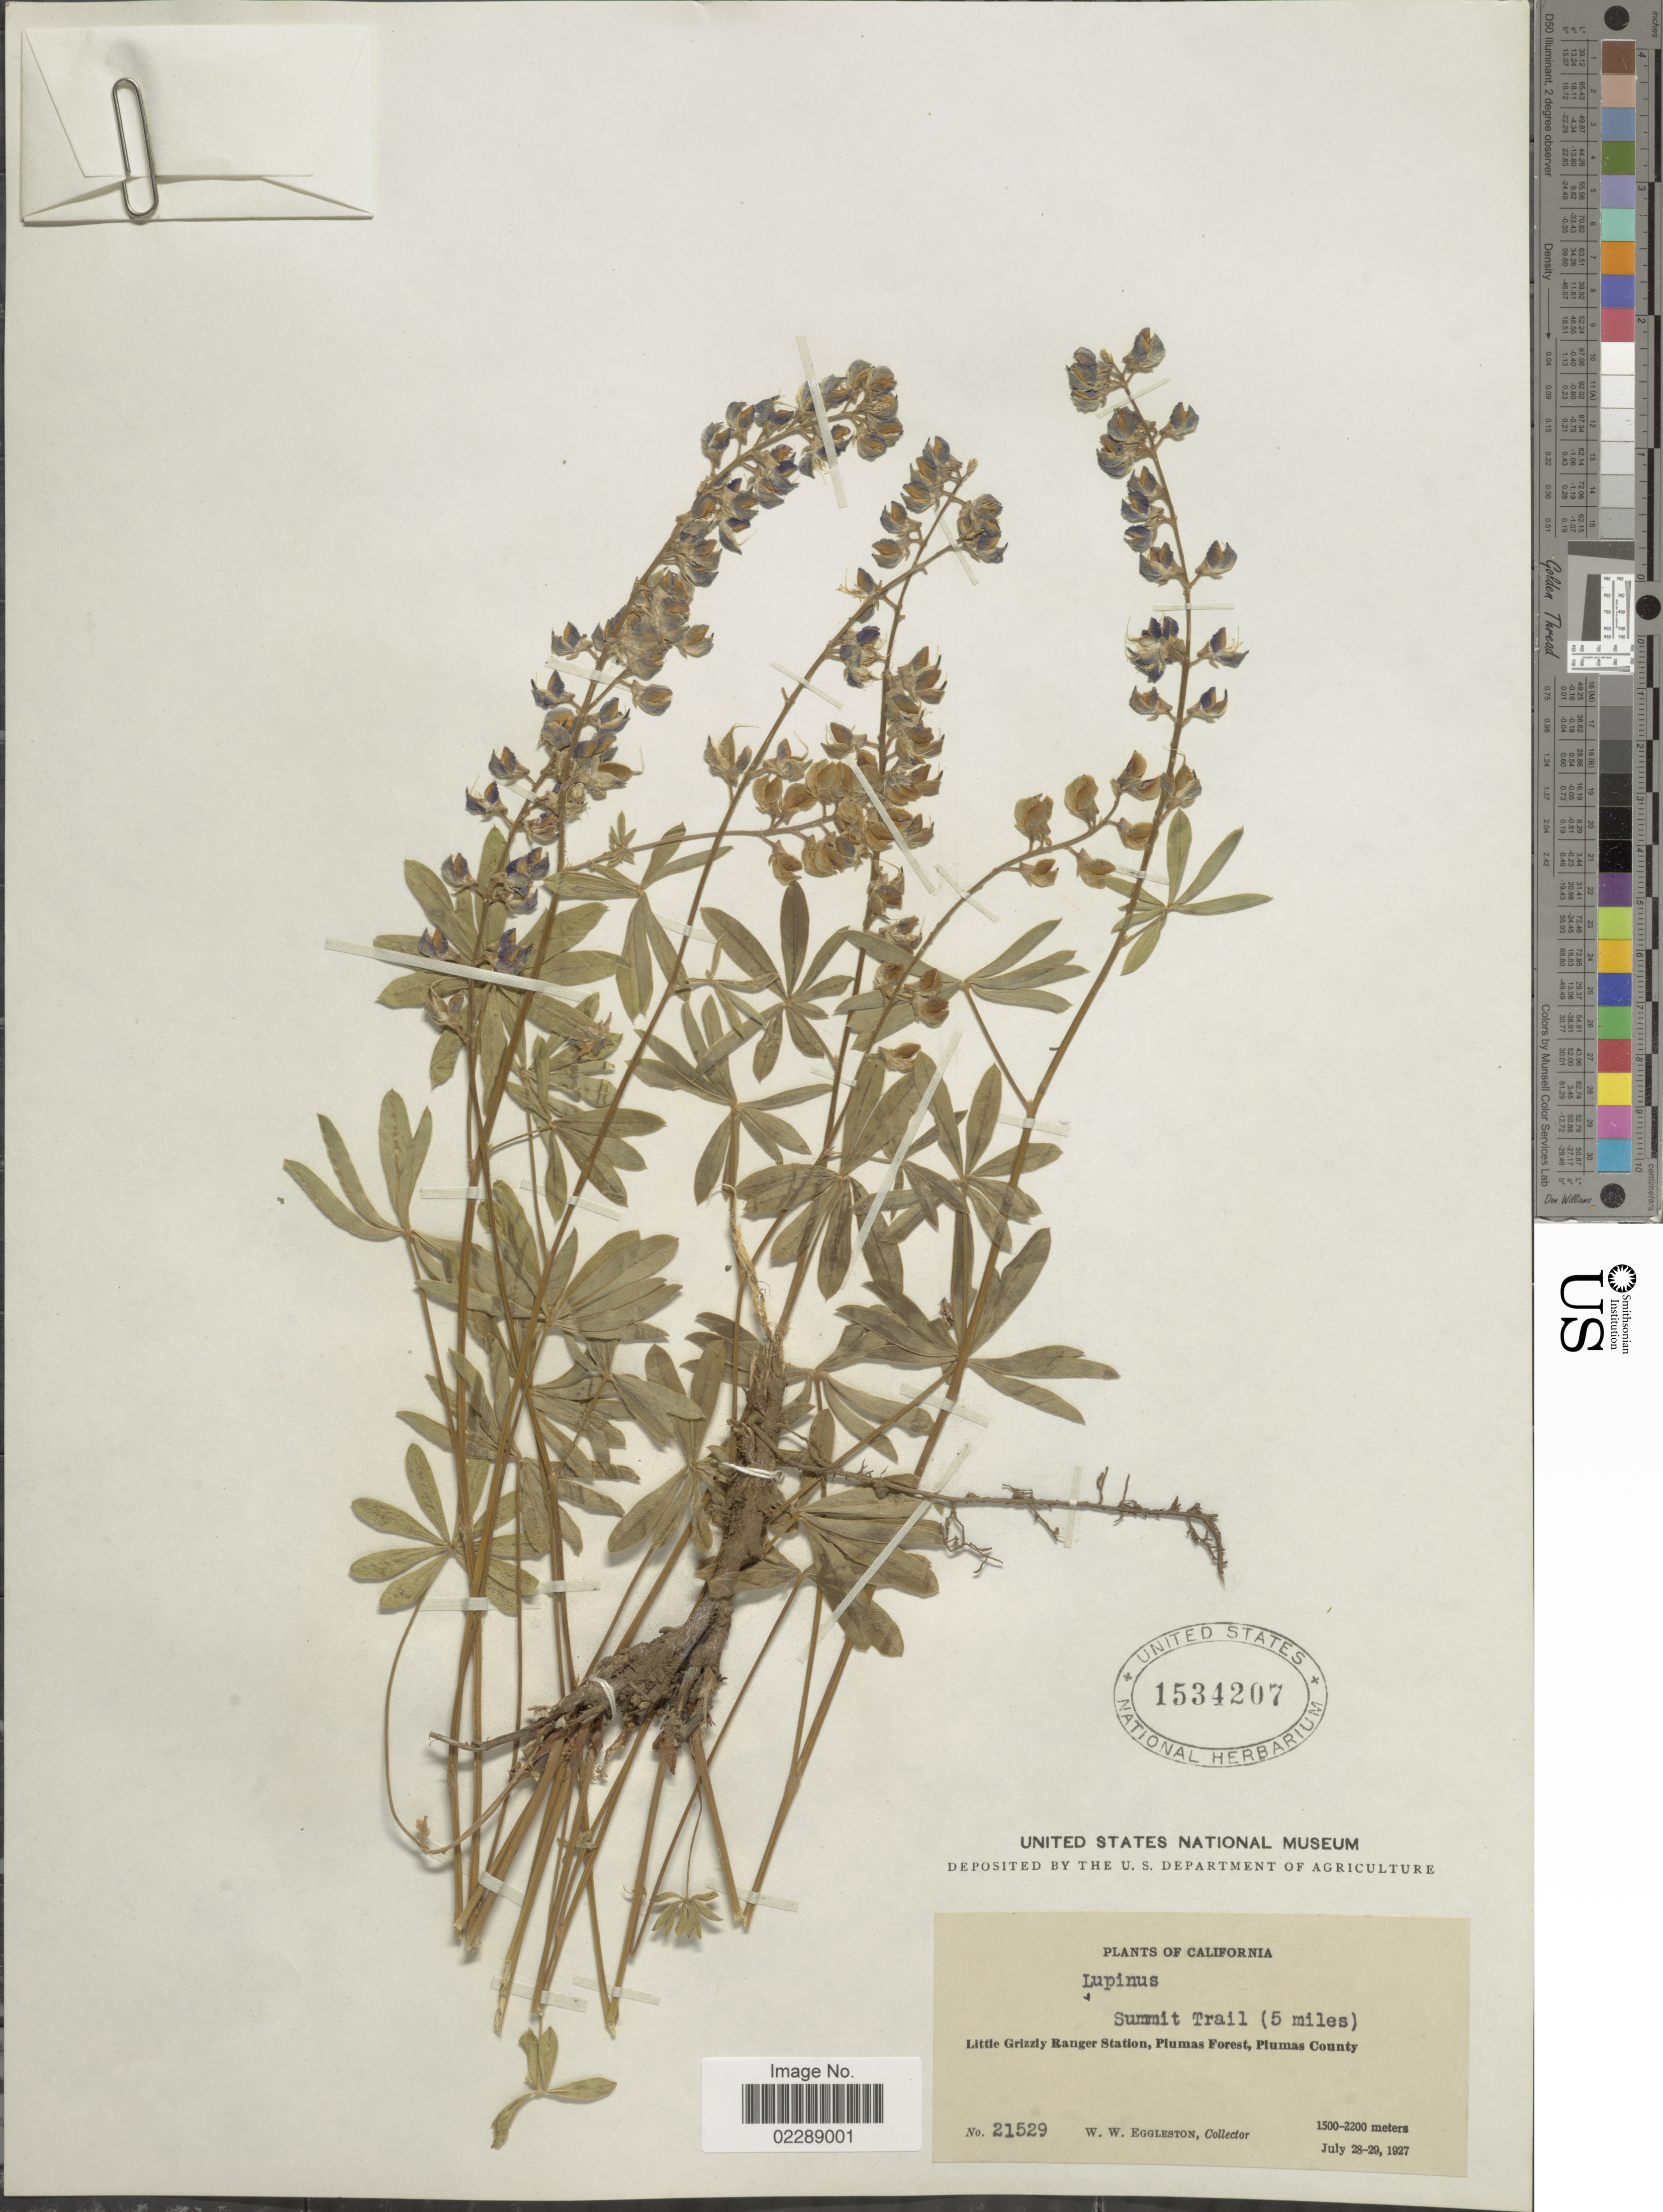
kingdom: Plantae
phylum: Tracheophyta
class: Magnoliopsida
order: Fabales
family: Fabaceae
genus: Lupinus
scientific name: Lupinus sp.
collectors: W. W. Eggleston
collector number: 21529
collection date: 1927-07-28/1927-07-29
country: United States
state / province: California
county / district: Plumas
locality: Little Grizzly Ranger Station, Plumas Forest, Plumas County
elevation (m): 1500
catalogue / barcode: US 1534207